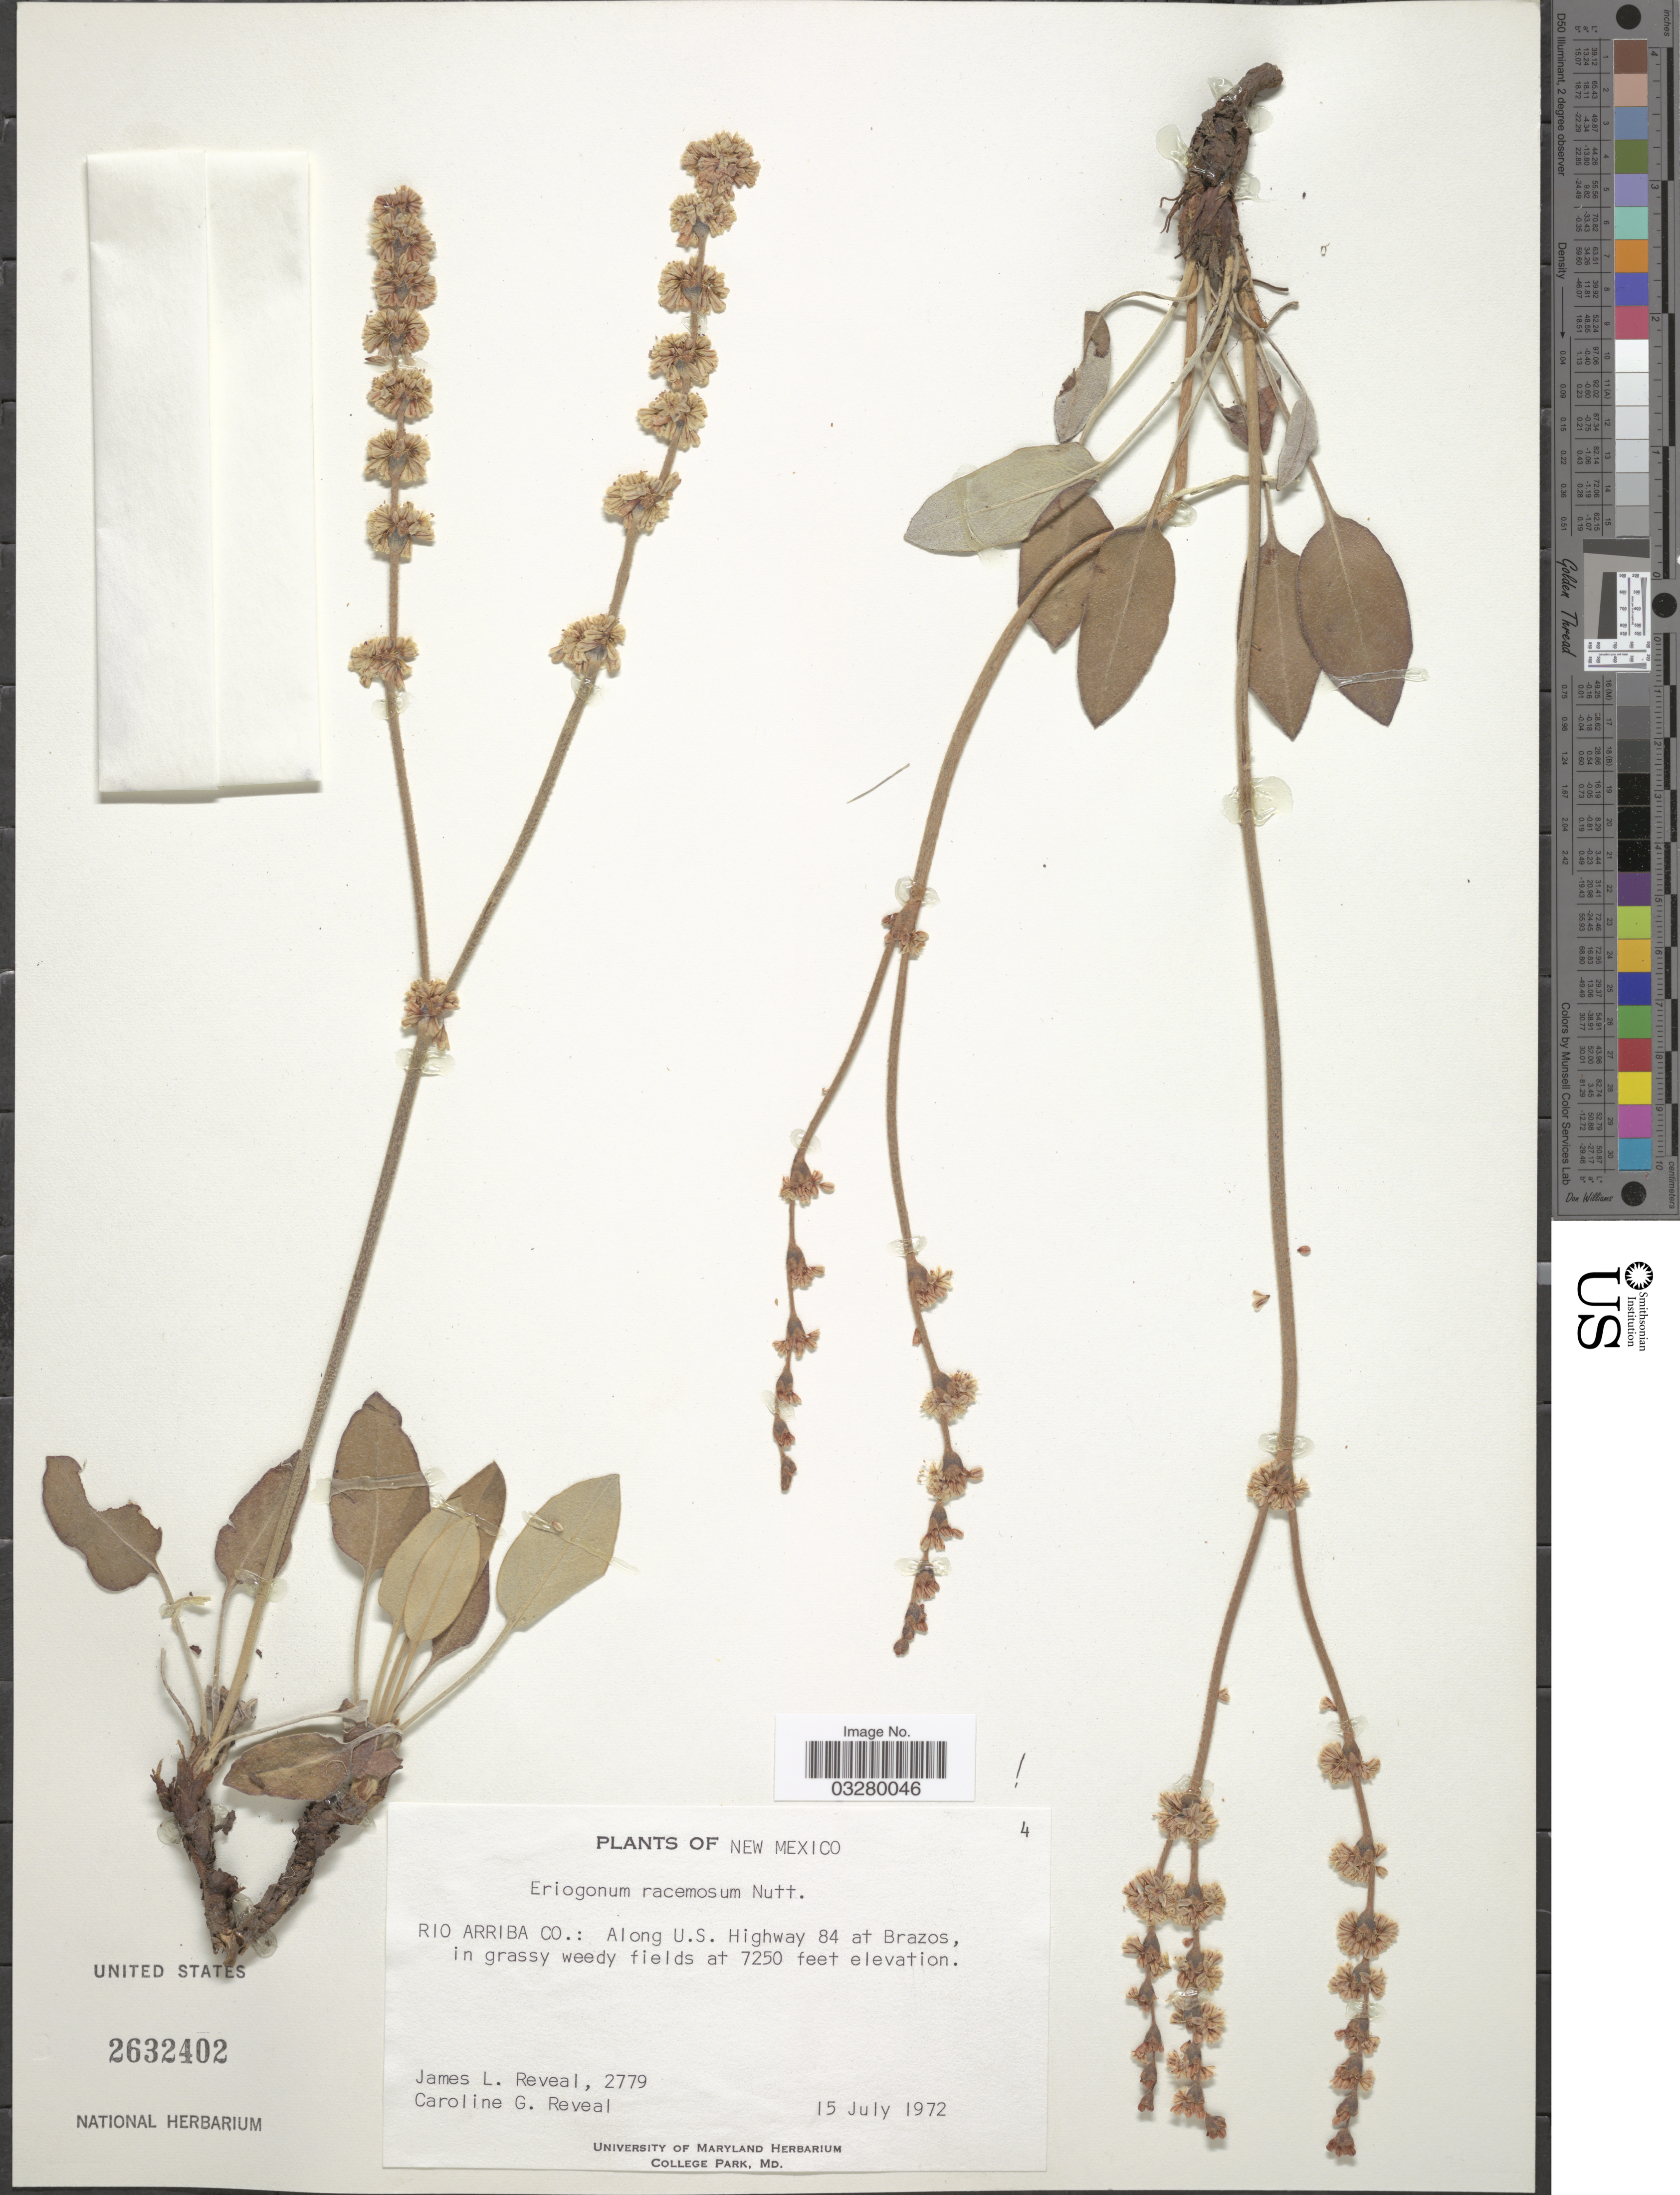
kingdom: Plantae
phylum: Tracheophyta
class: Magnoliopsida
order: Caryophyllales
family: Polygonaceae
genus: Eriogonum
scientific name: Eriogonum racemosum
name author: Nutt.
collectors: J. L. Reveal & C. G. Reveal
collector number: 2779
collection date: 1972-07-15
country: United States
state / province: New Mexico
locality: Rio Arriba Co.: Along U.S. Highway 84 at Brazos.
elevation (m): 2210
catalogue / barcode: US 2632402